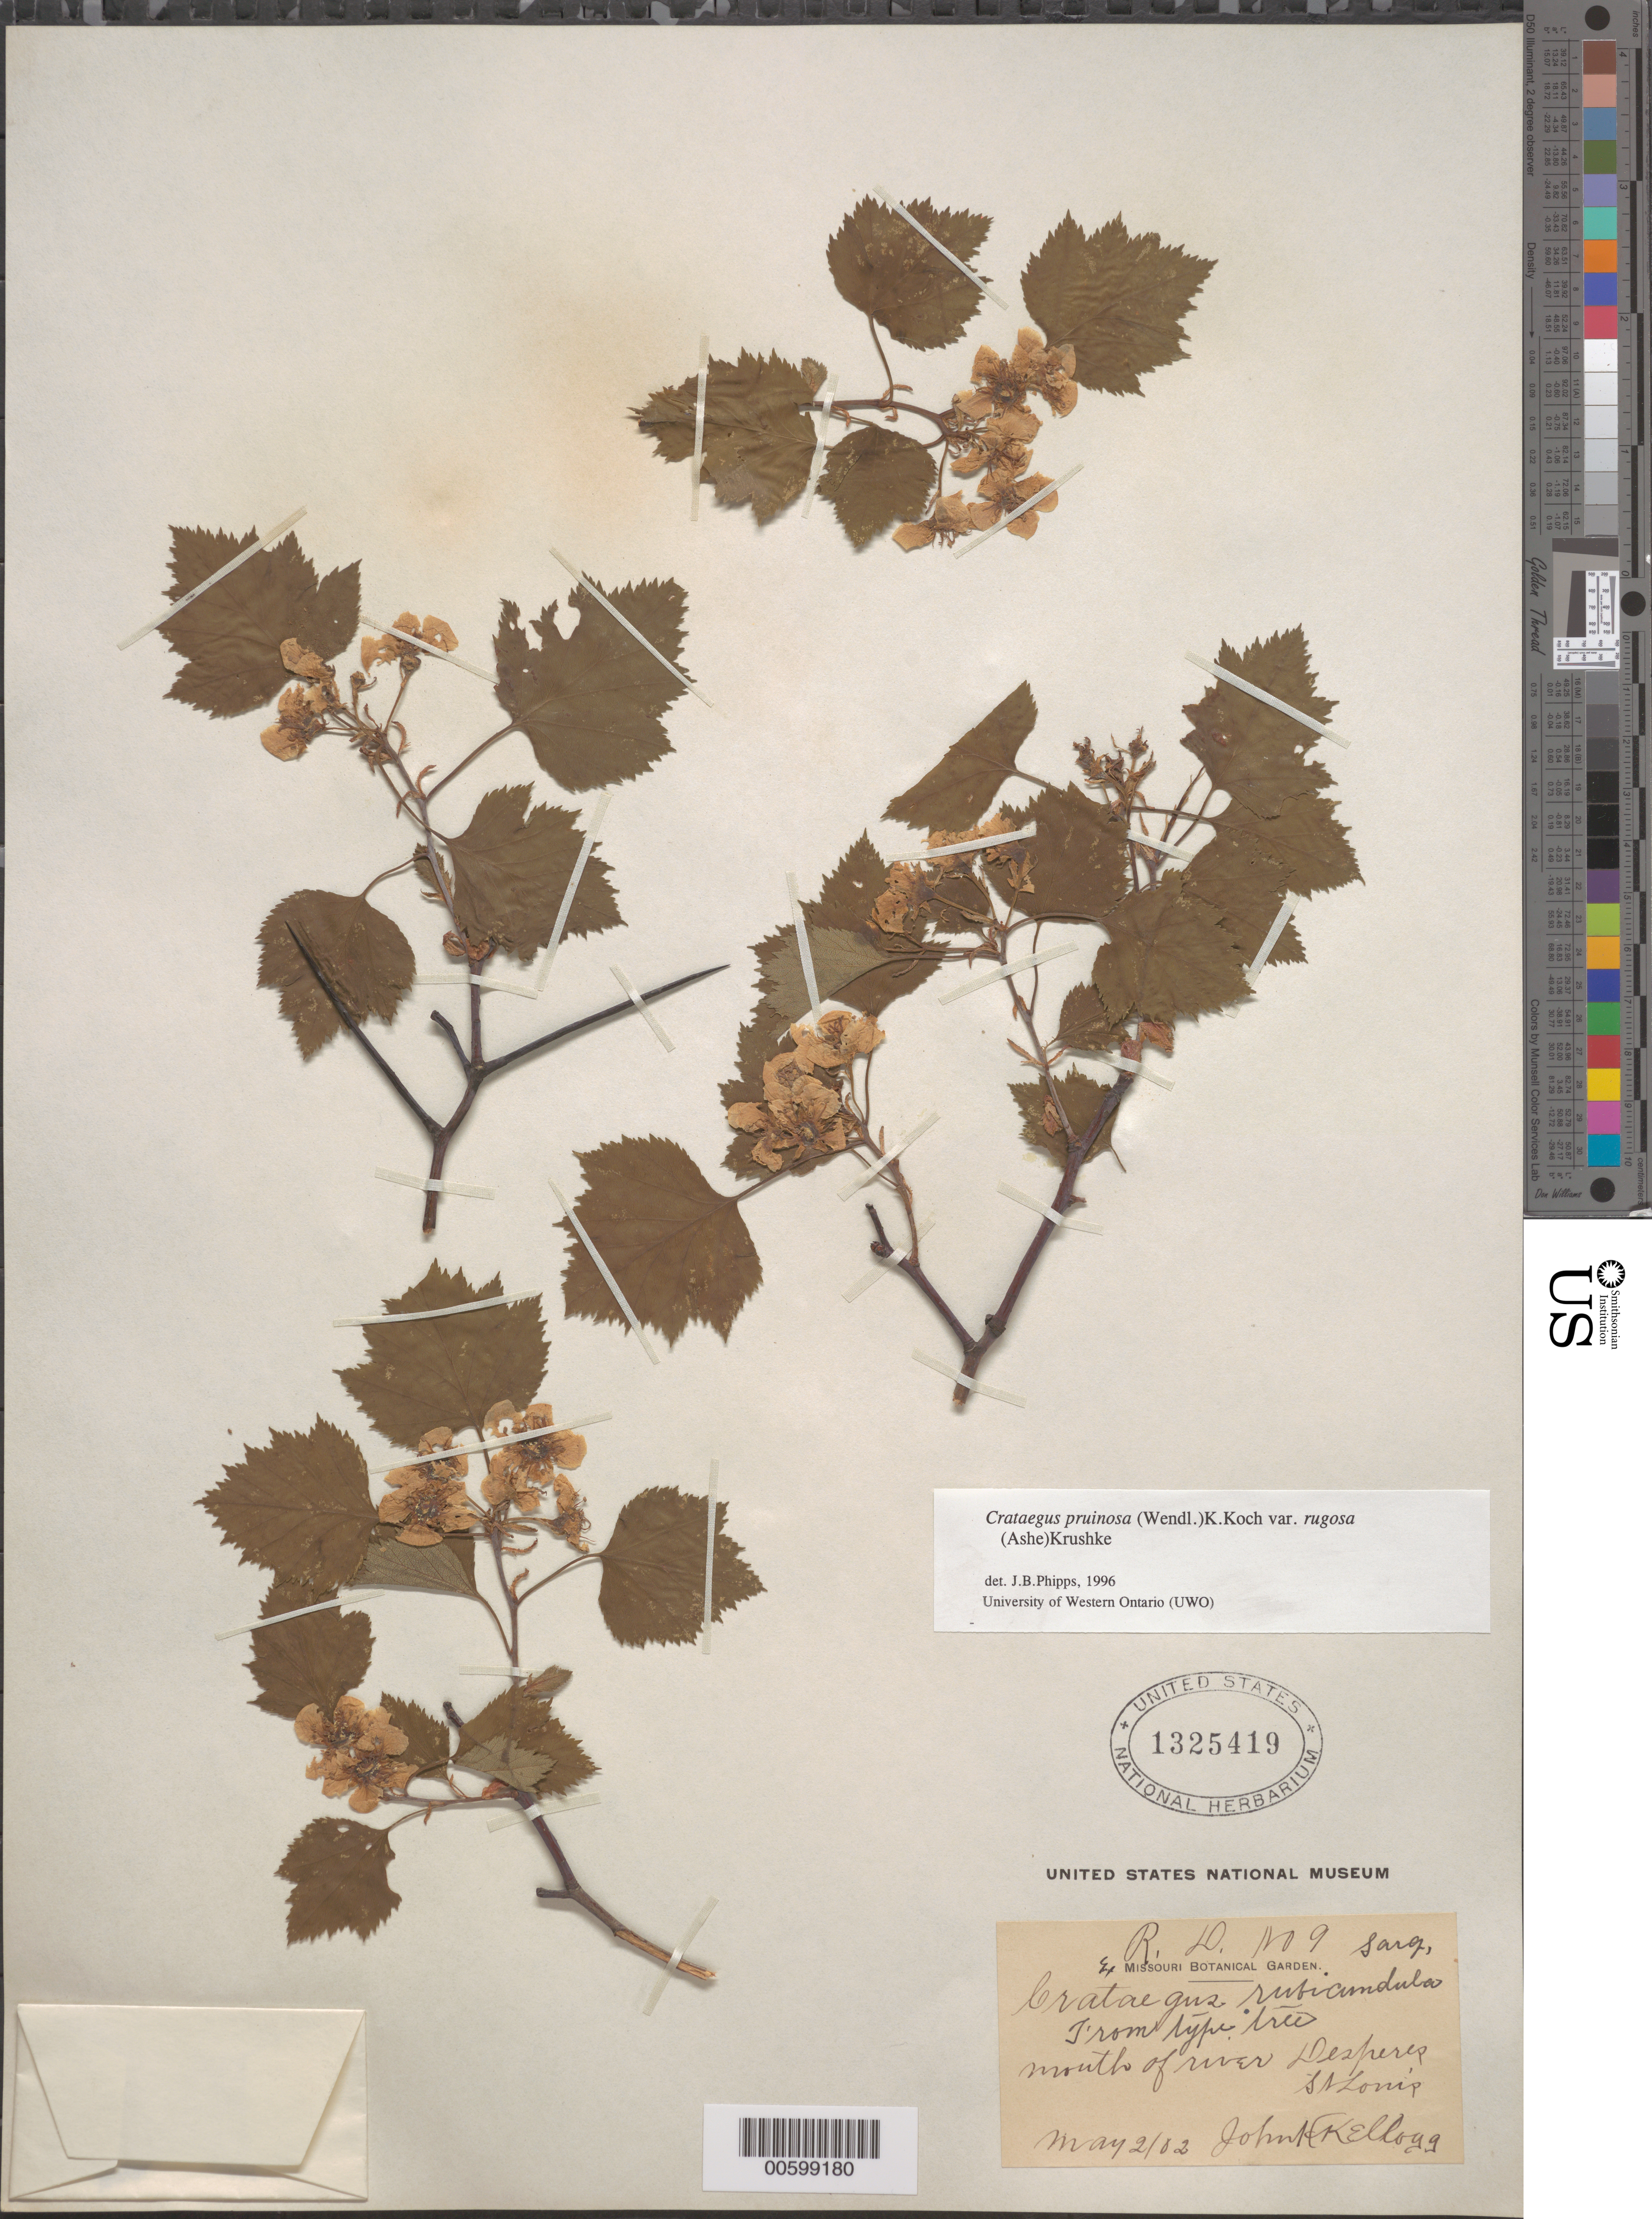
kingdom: Plantae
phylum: Tracheophyta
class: Magnoliopsida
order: Rosales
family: Rosaceae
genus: Crataegus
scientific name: Crataegus pruinosa var. rugosa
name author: (Ashe) Kruschke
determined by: Phipps, James B., (UWO), University of Western Ontario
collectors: J. H. Kellogg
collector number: R.D. No. 9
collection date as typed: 02 May 1902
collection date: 1902-05-02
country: United States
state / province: Missouri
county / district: Saint Louis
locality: Mouth of river, Des Peres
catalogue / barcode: US 1325419